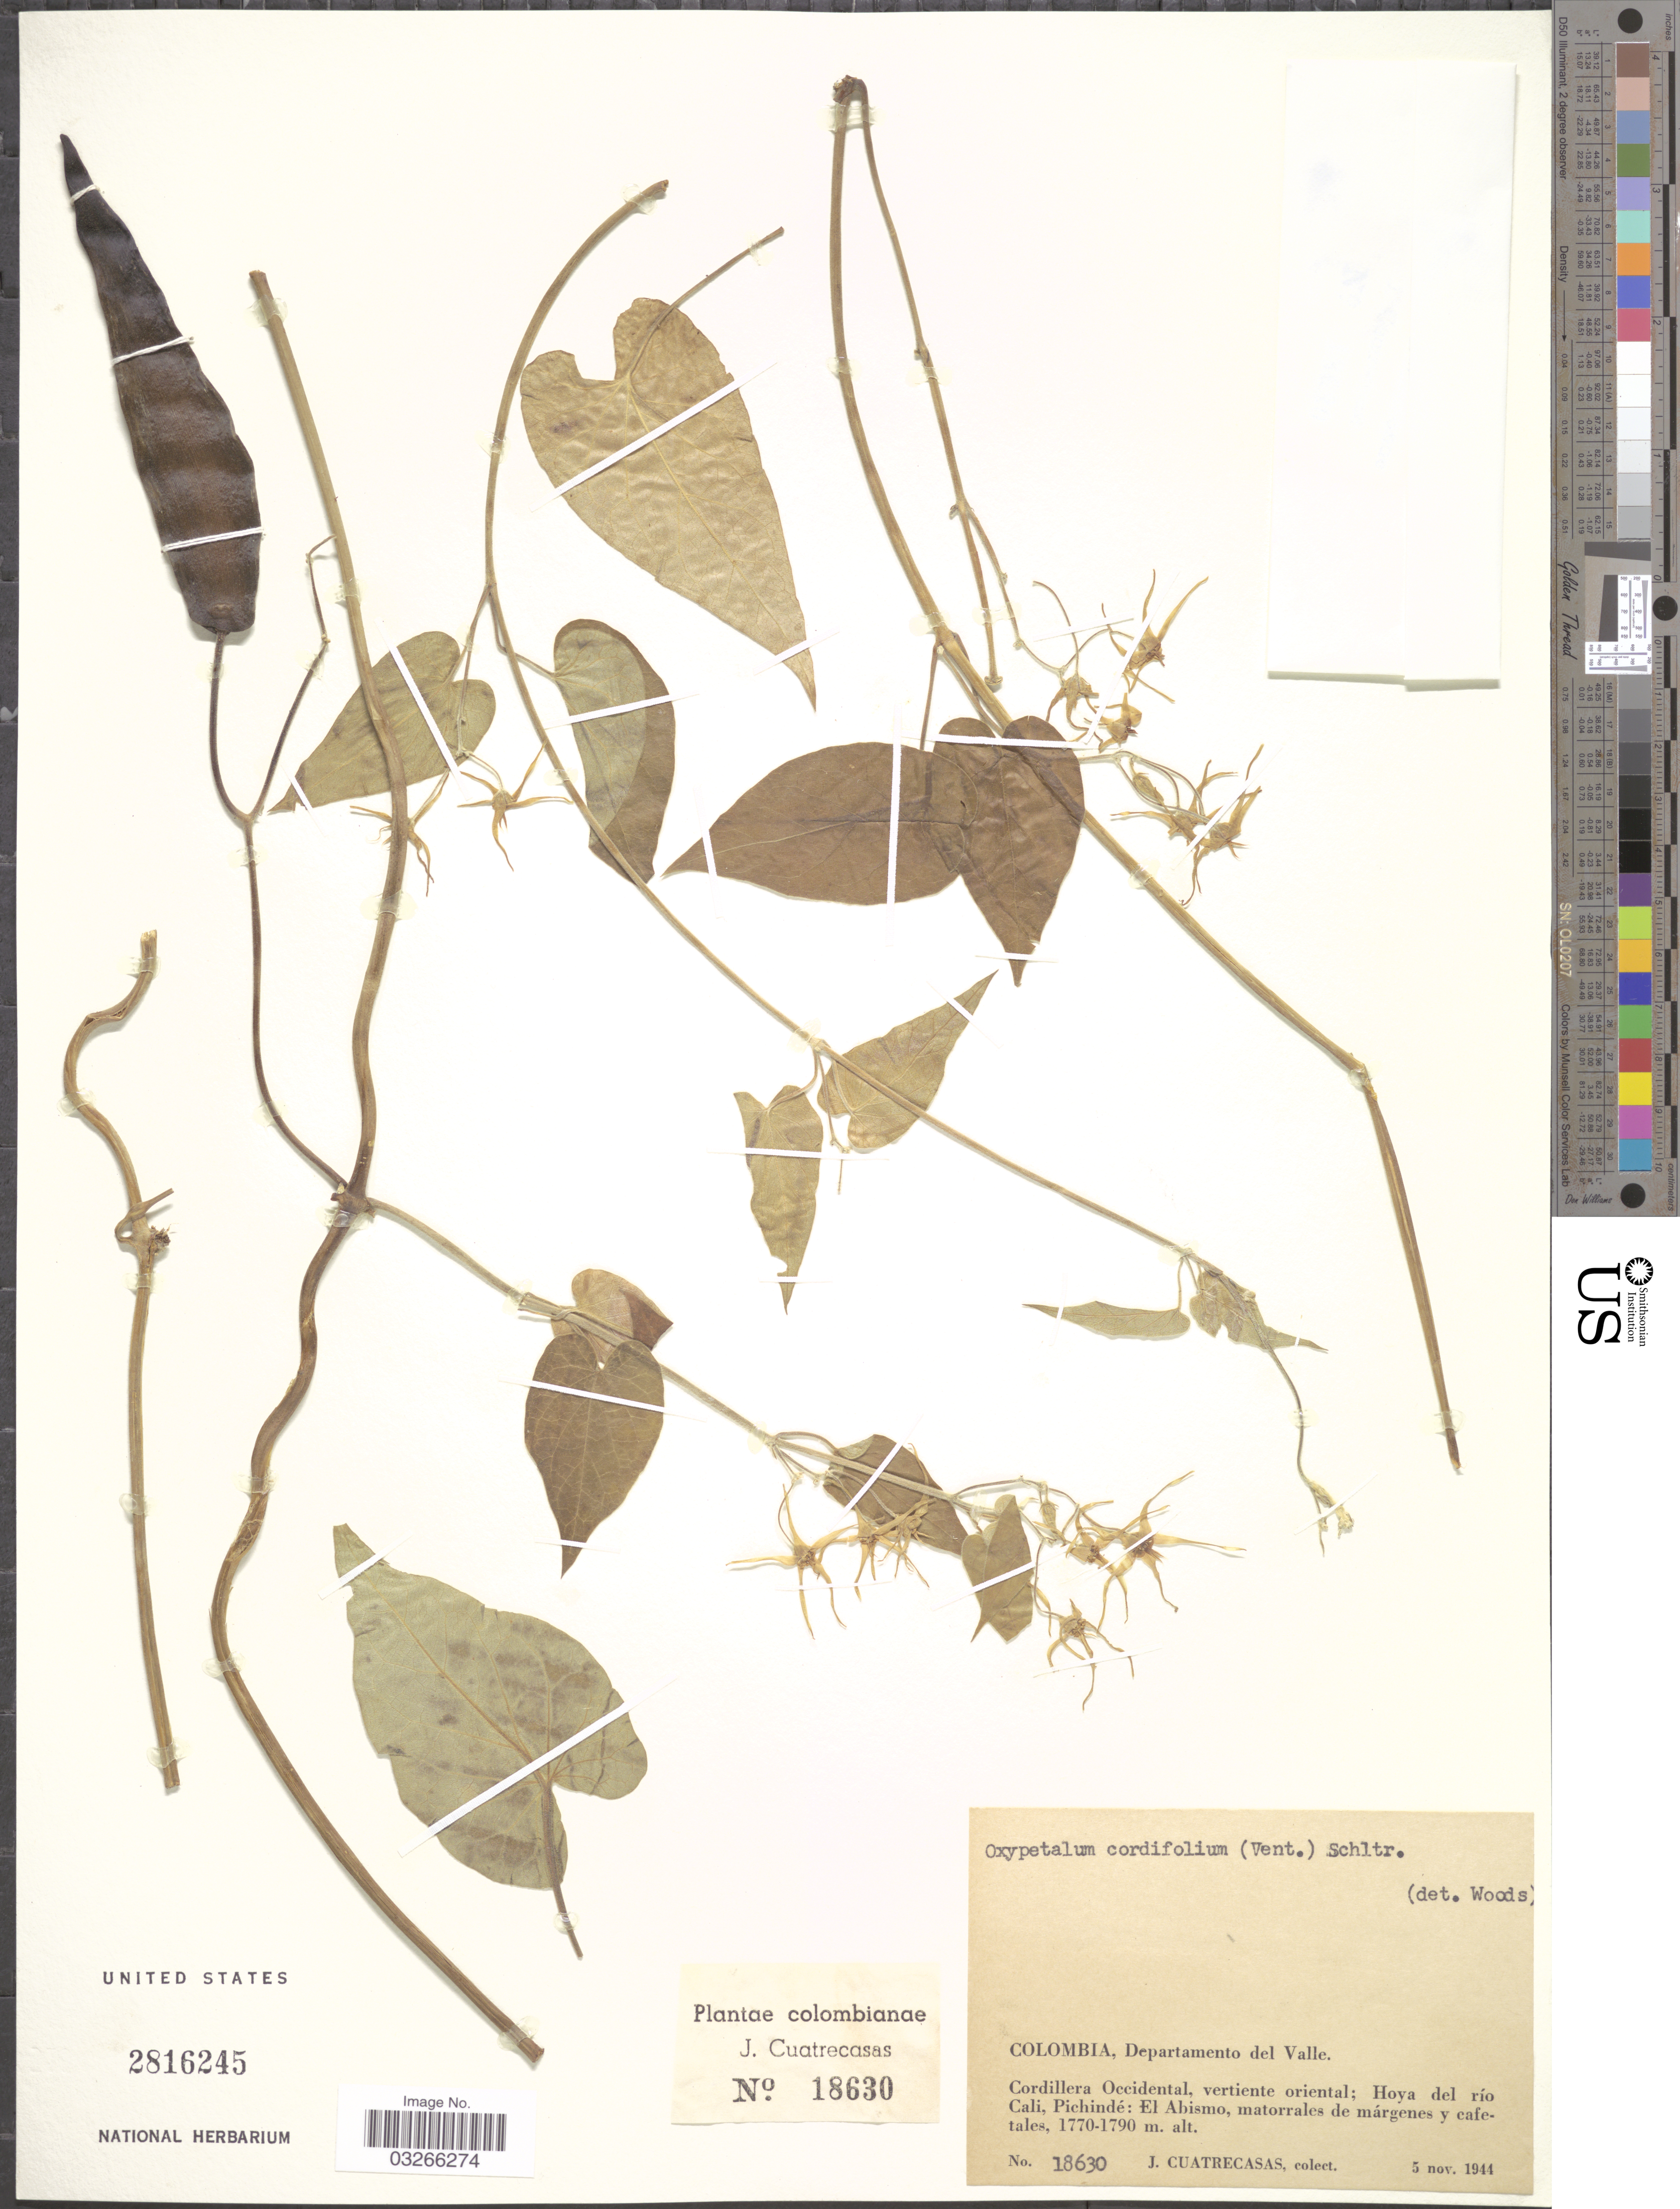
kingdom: Plantae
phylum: Tracheophyta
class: Magnoliopsida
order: Gentianales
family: Apocynaceae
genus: Oxypetalum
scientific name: Oxypetalum cordifolium subsp. cordifolium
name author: (Vent.) Schltr.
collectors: J. Cuatrecasas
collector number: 18630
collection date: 1944-11-05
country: Colombia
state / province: Valle del Cauca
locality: Departamento del Valle. Cordillera Occidental, vertiente oriental; Hoya del río Cali, Pichindé: El Abismo.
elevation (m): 1770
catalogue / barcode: US 2816245